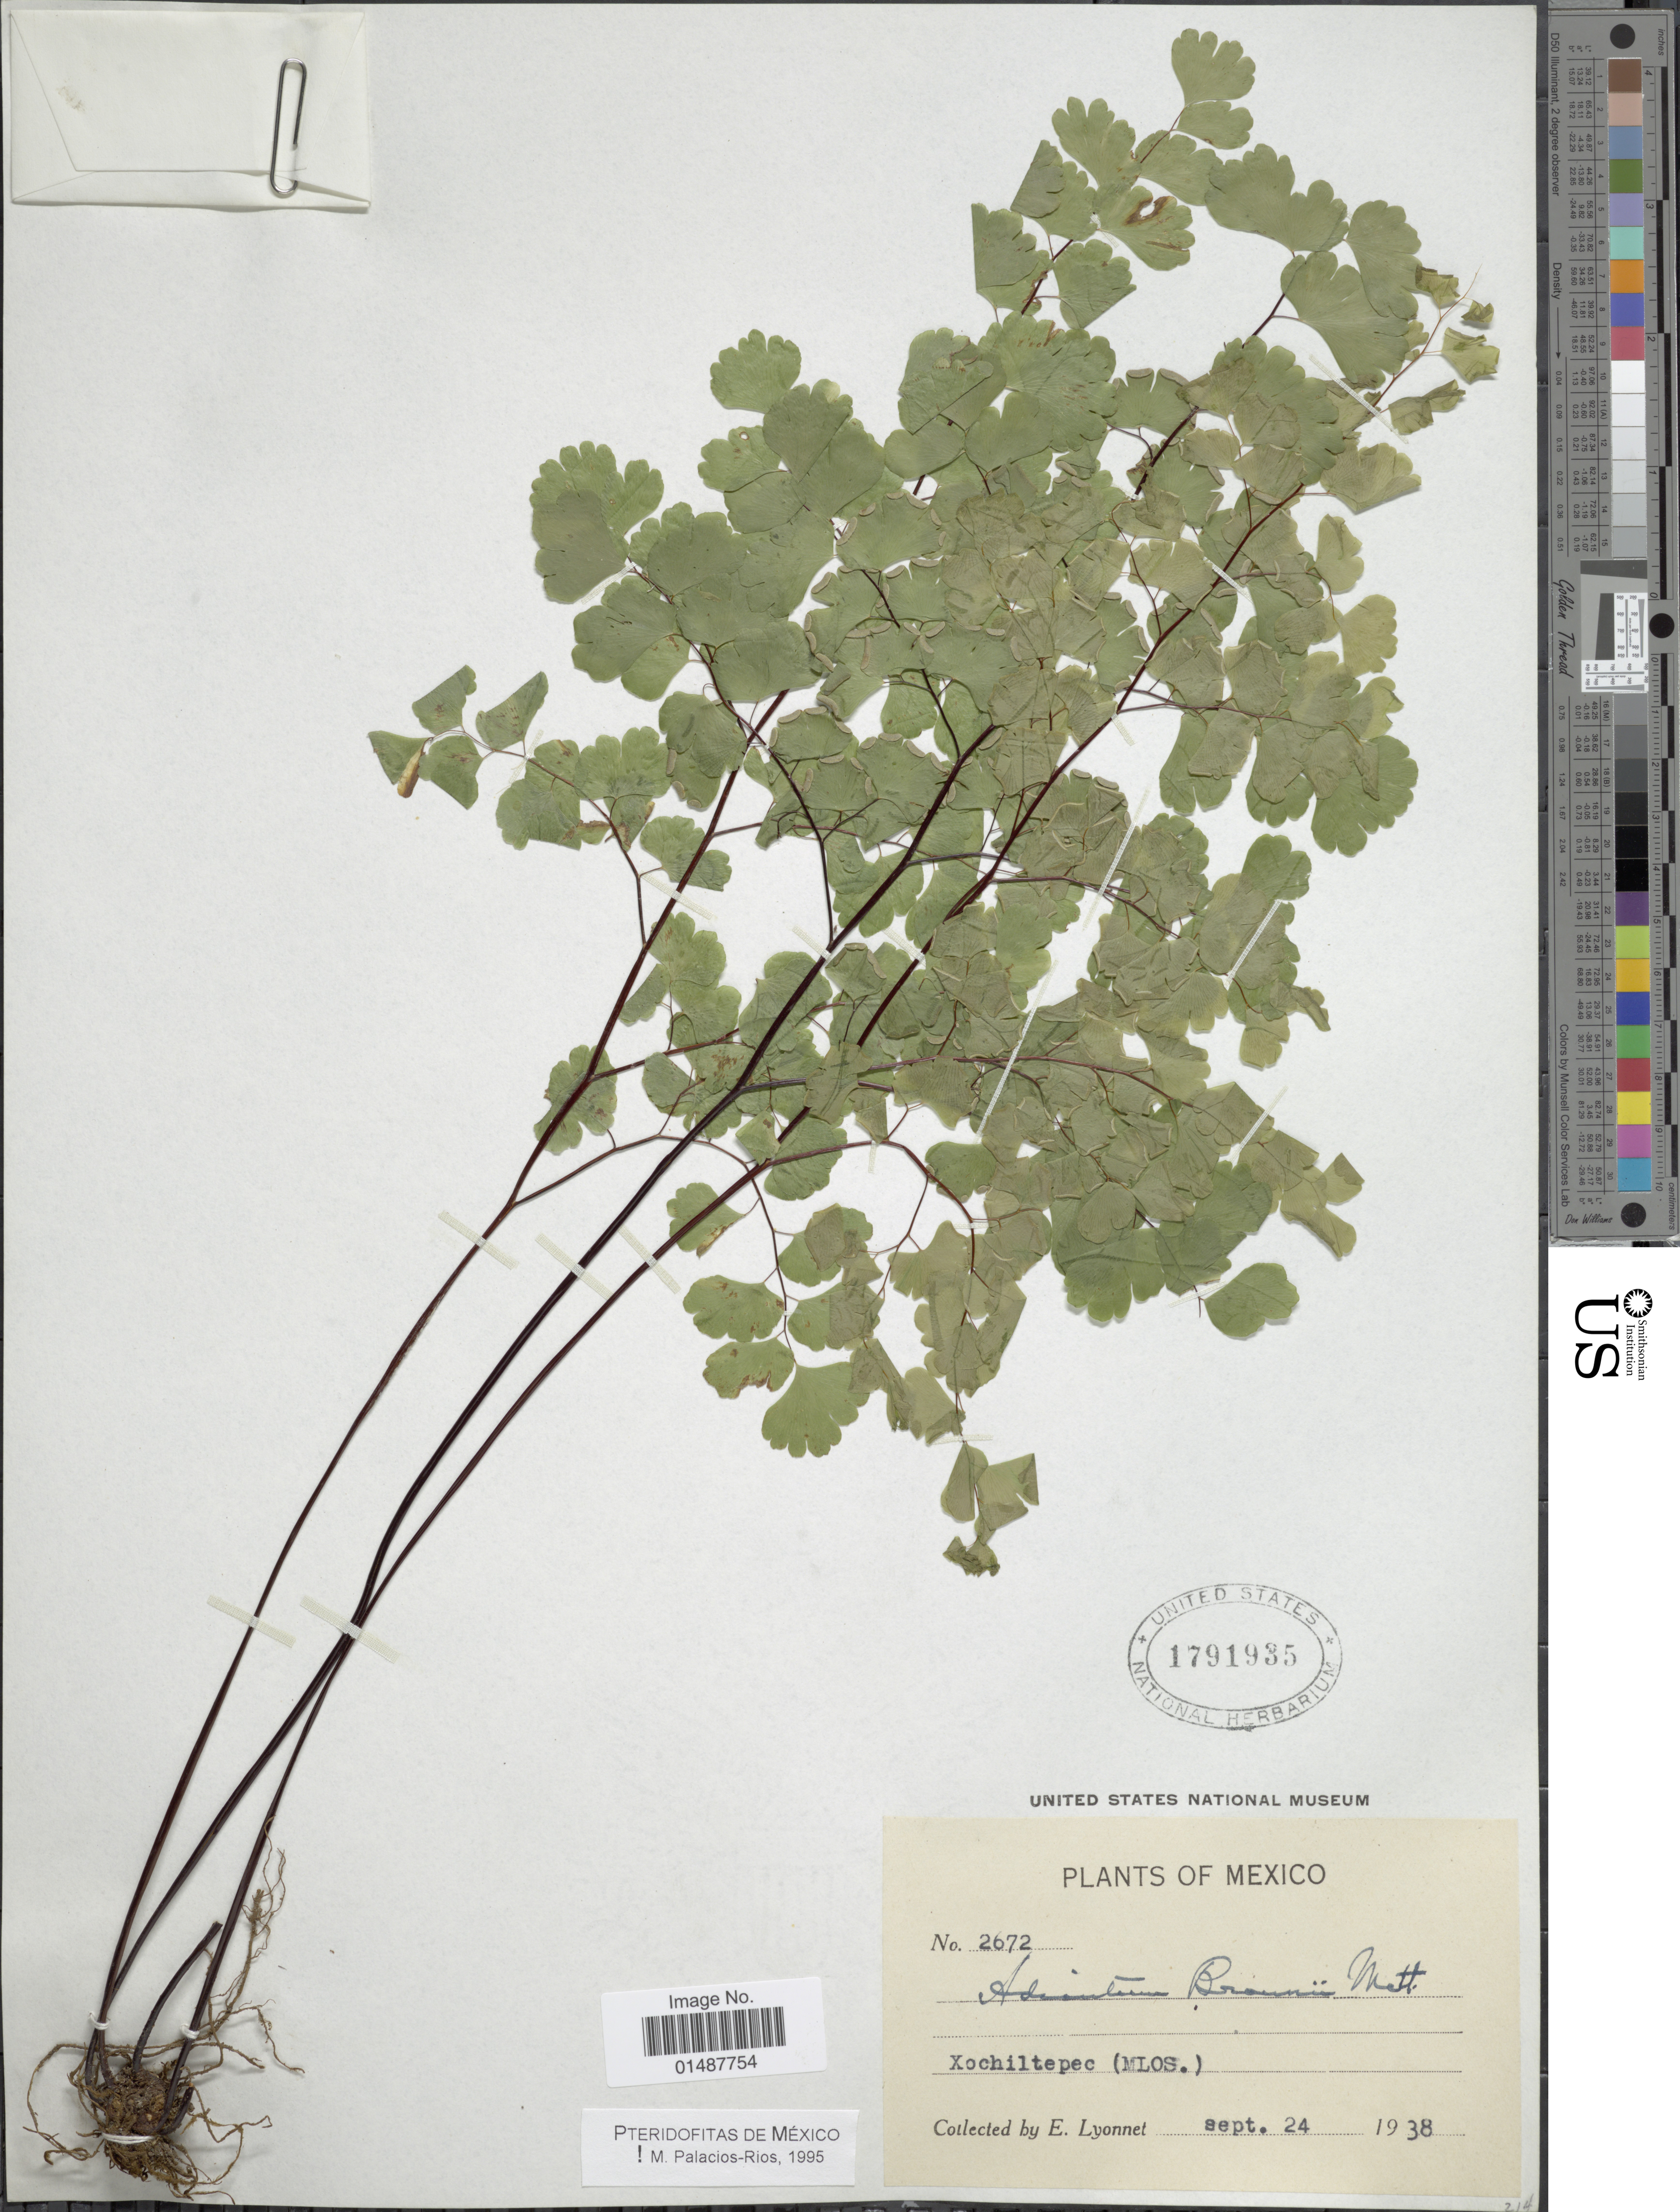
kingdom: Plantae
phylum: Tracheophyta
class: Polypodiopsida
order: Polypodiales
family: Pteridaceae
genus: Adiantum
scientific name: Adiantum braunii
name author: Mett. ex Kuhn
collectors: E. Lyonnet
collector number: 2672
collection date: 1938-09-24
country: Mexico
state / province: Morelos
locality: Xochiltepec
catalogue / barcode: US 1791935